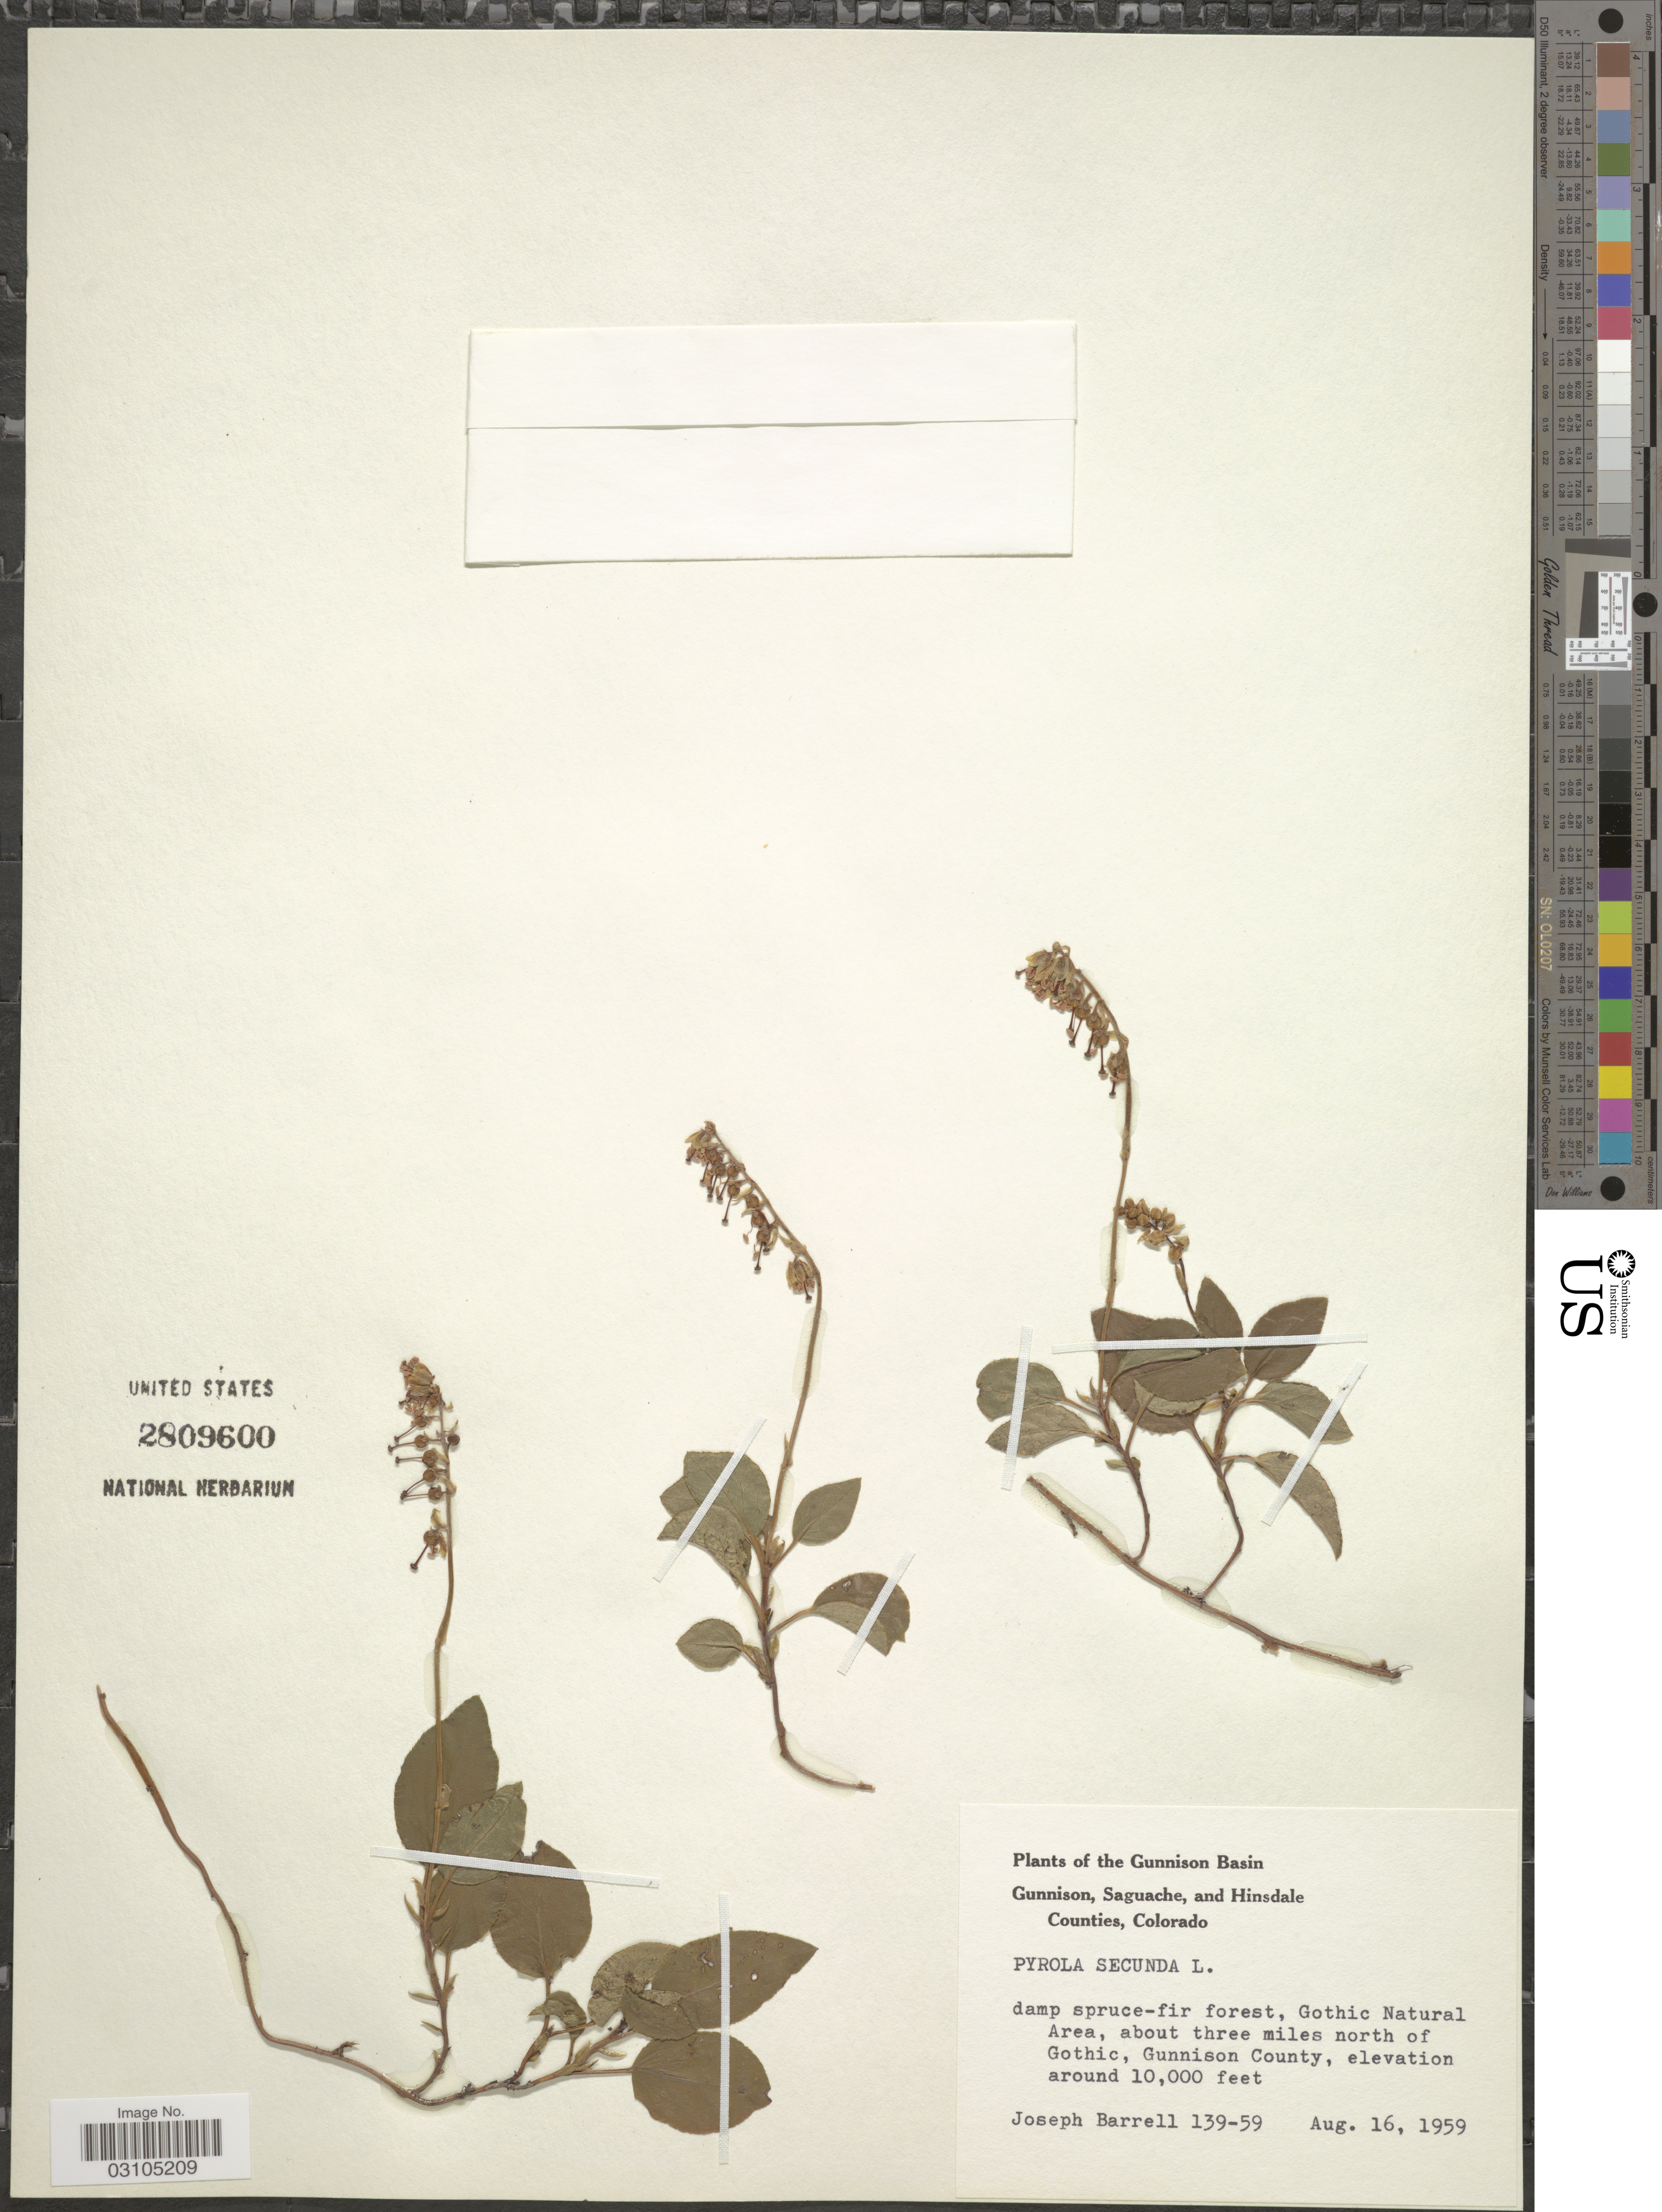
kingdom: Plantae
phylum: Tracheophyta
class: Magnoliopsida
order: Ericales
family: Ericaceae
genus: Orthilia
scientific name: Orthilia secunda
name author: (L.) House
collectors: J. Barrell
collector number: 139-59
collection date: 1959-08-16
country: United States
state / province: Colorado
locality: Gunnison Basin. Gothic Natural Area, about three miles north of Gothic, Gunnison County.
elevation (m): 3048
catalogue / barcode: US 2809600